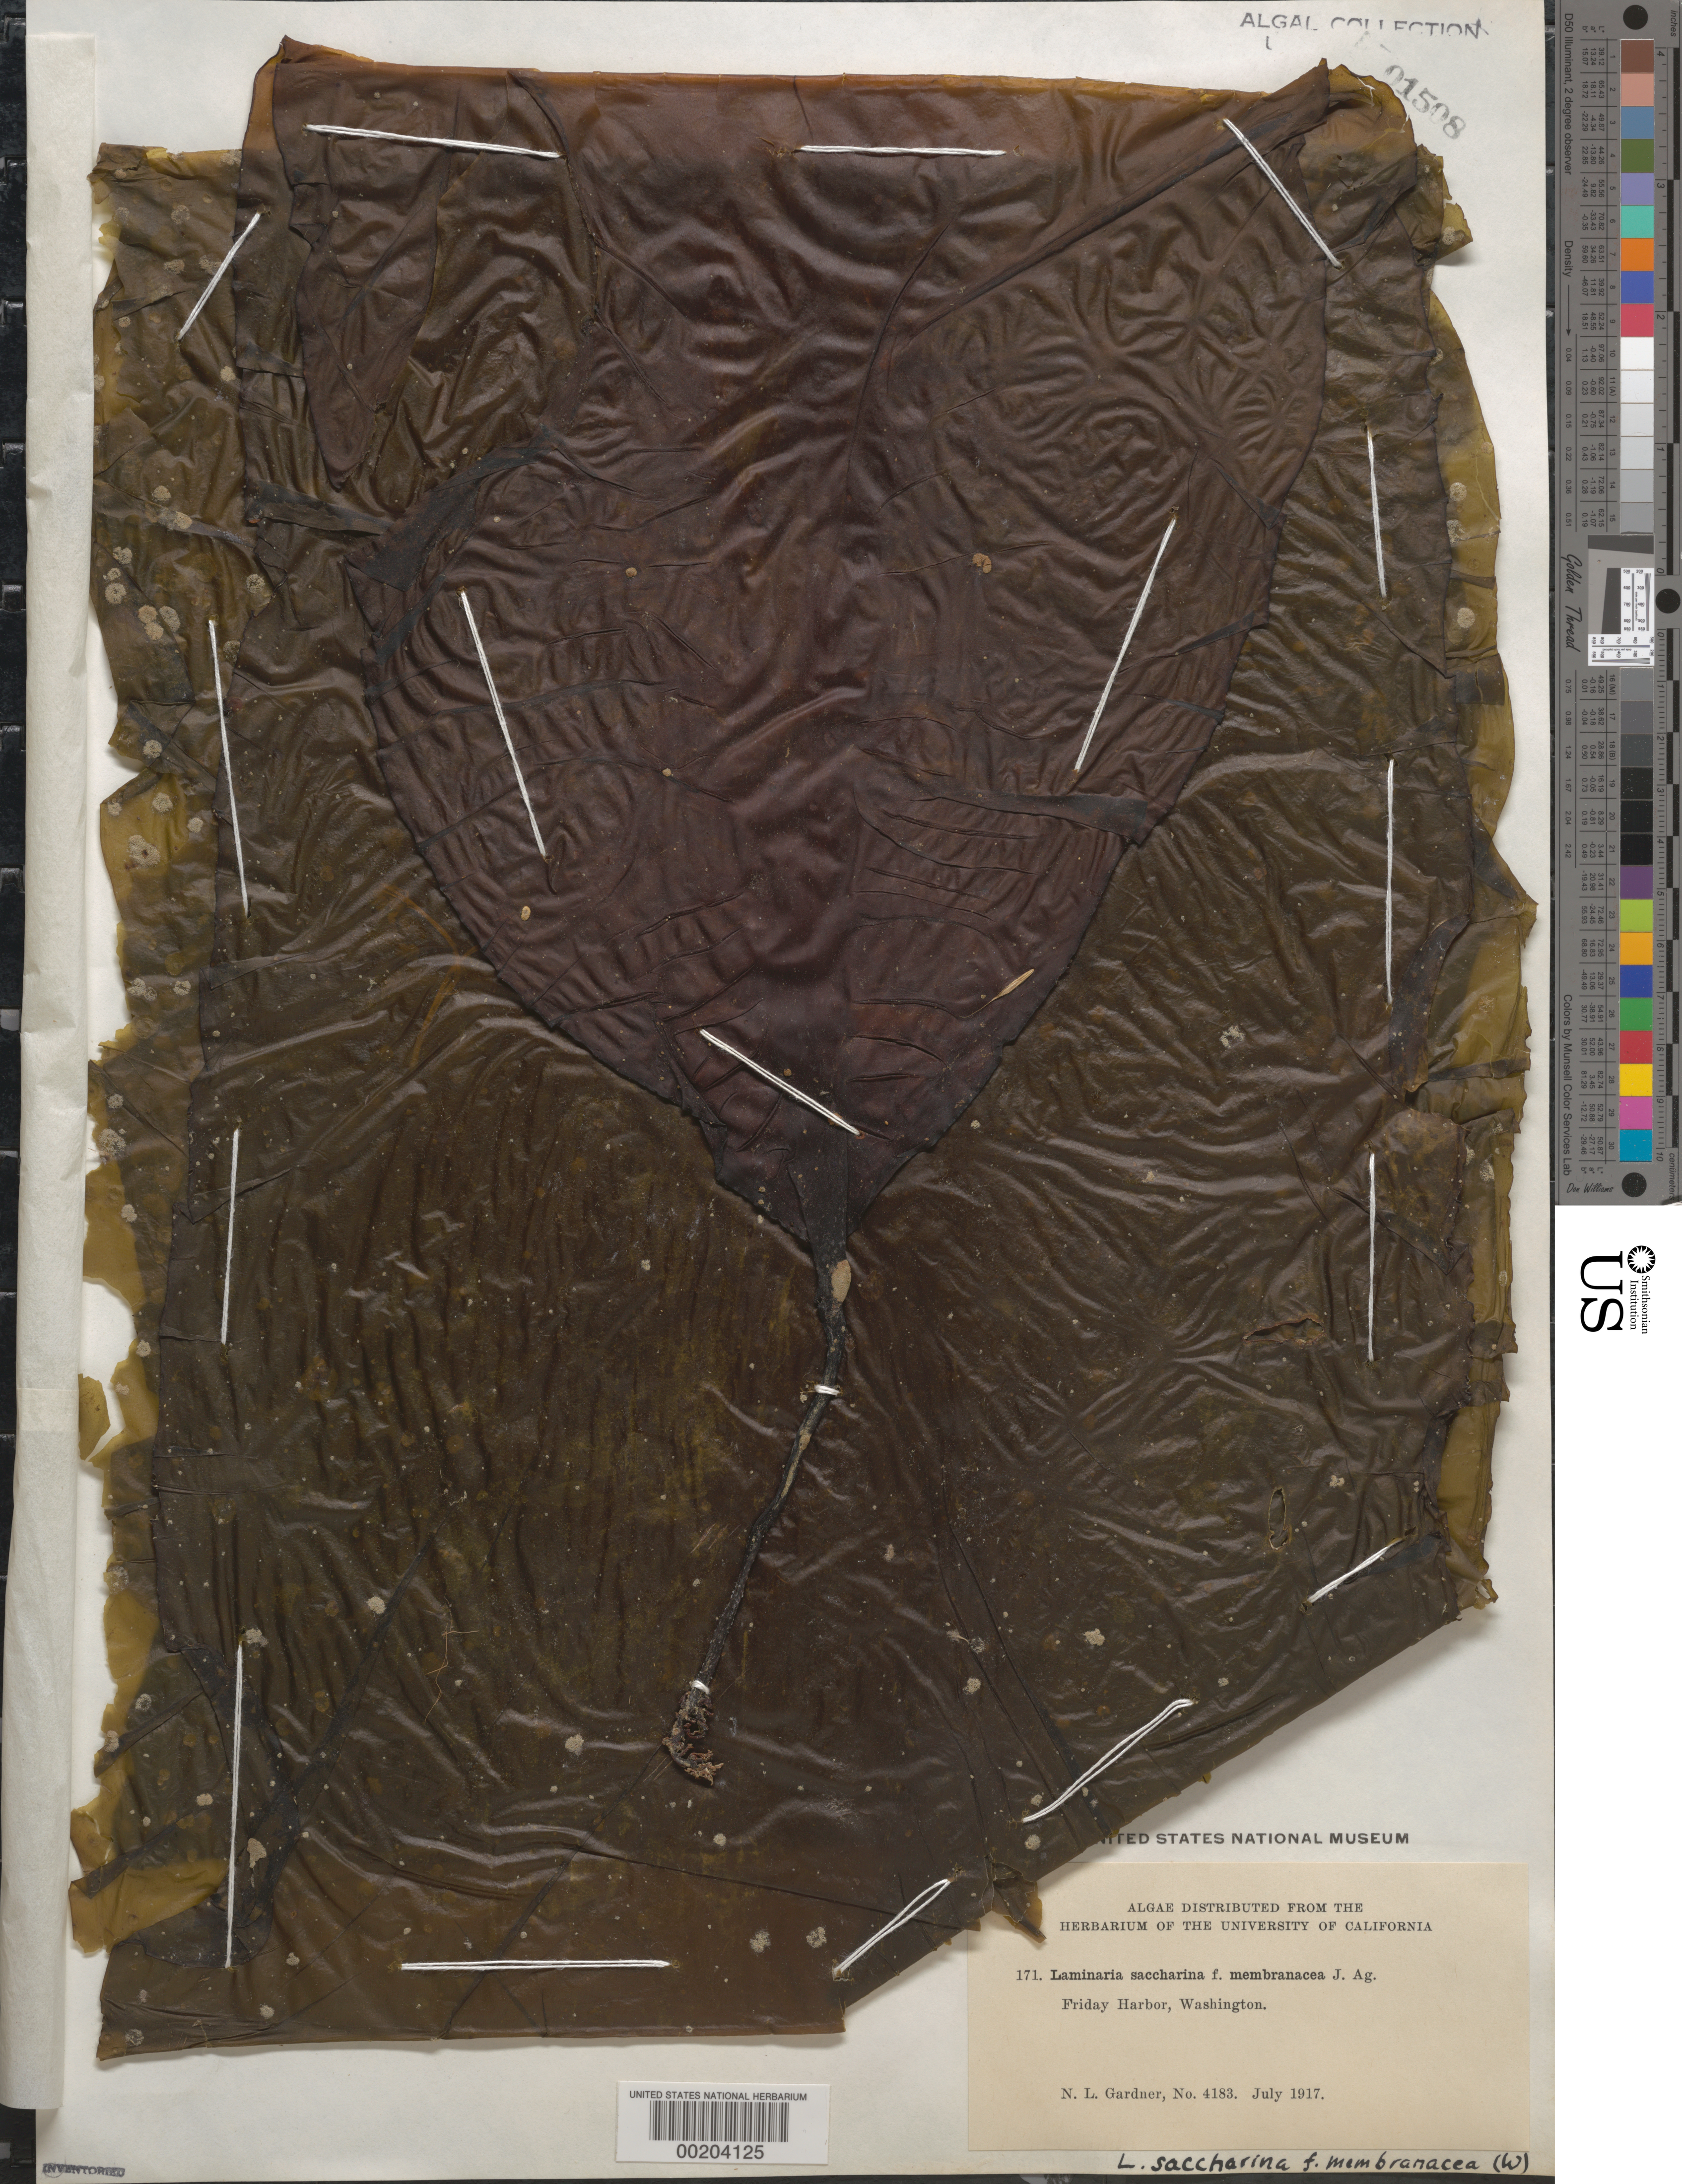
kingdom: Chromista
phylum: Ochrophyta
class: Phaeophyceae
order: Laminariales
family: Laminariaceae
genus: Saccharina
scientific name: Saccharina latissima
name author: C.E. Lane et al.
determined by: Algae name updating Project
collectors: N. Gardner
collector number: NLG 4183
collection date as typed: Jul 1917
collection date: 1917-07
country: United States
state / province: Washington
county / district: San Juan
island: San Juan Island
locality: Friday Harbor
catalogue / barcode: US 1508